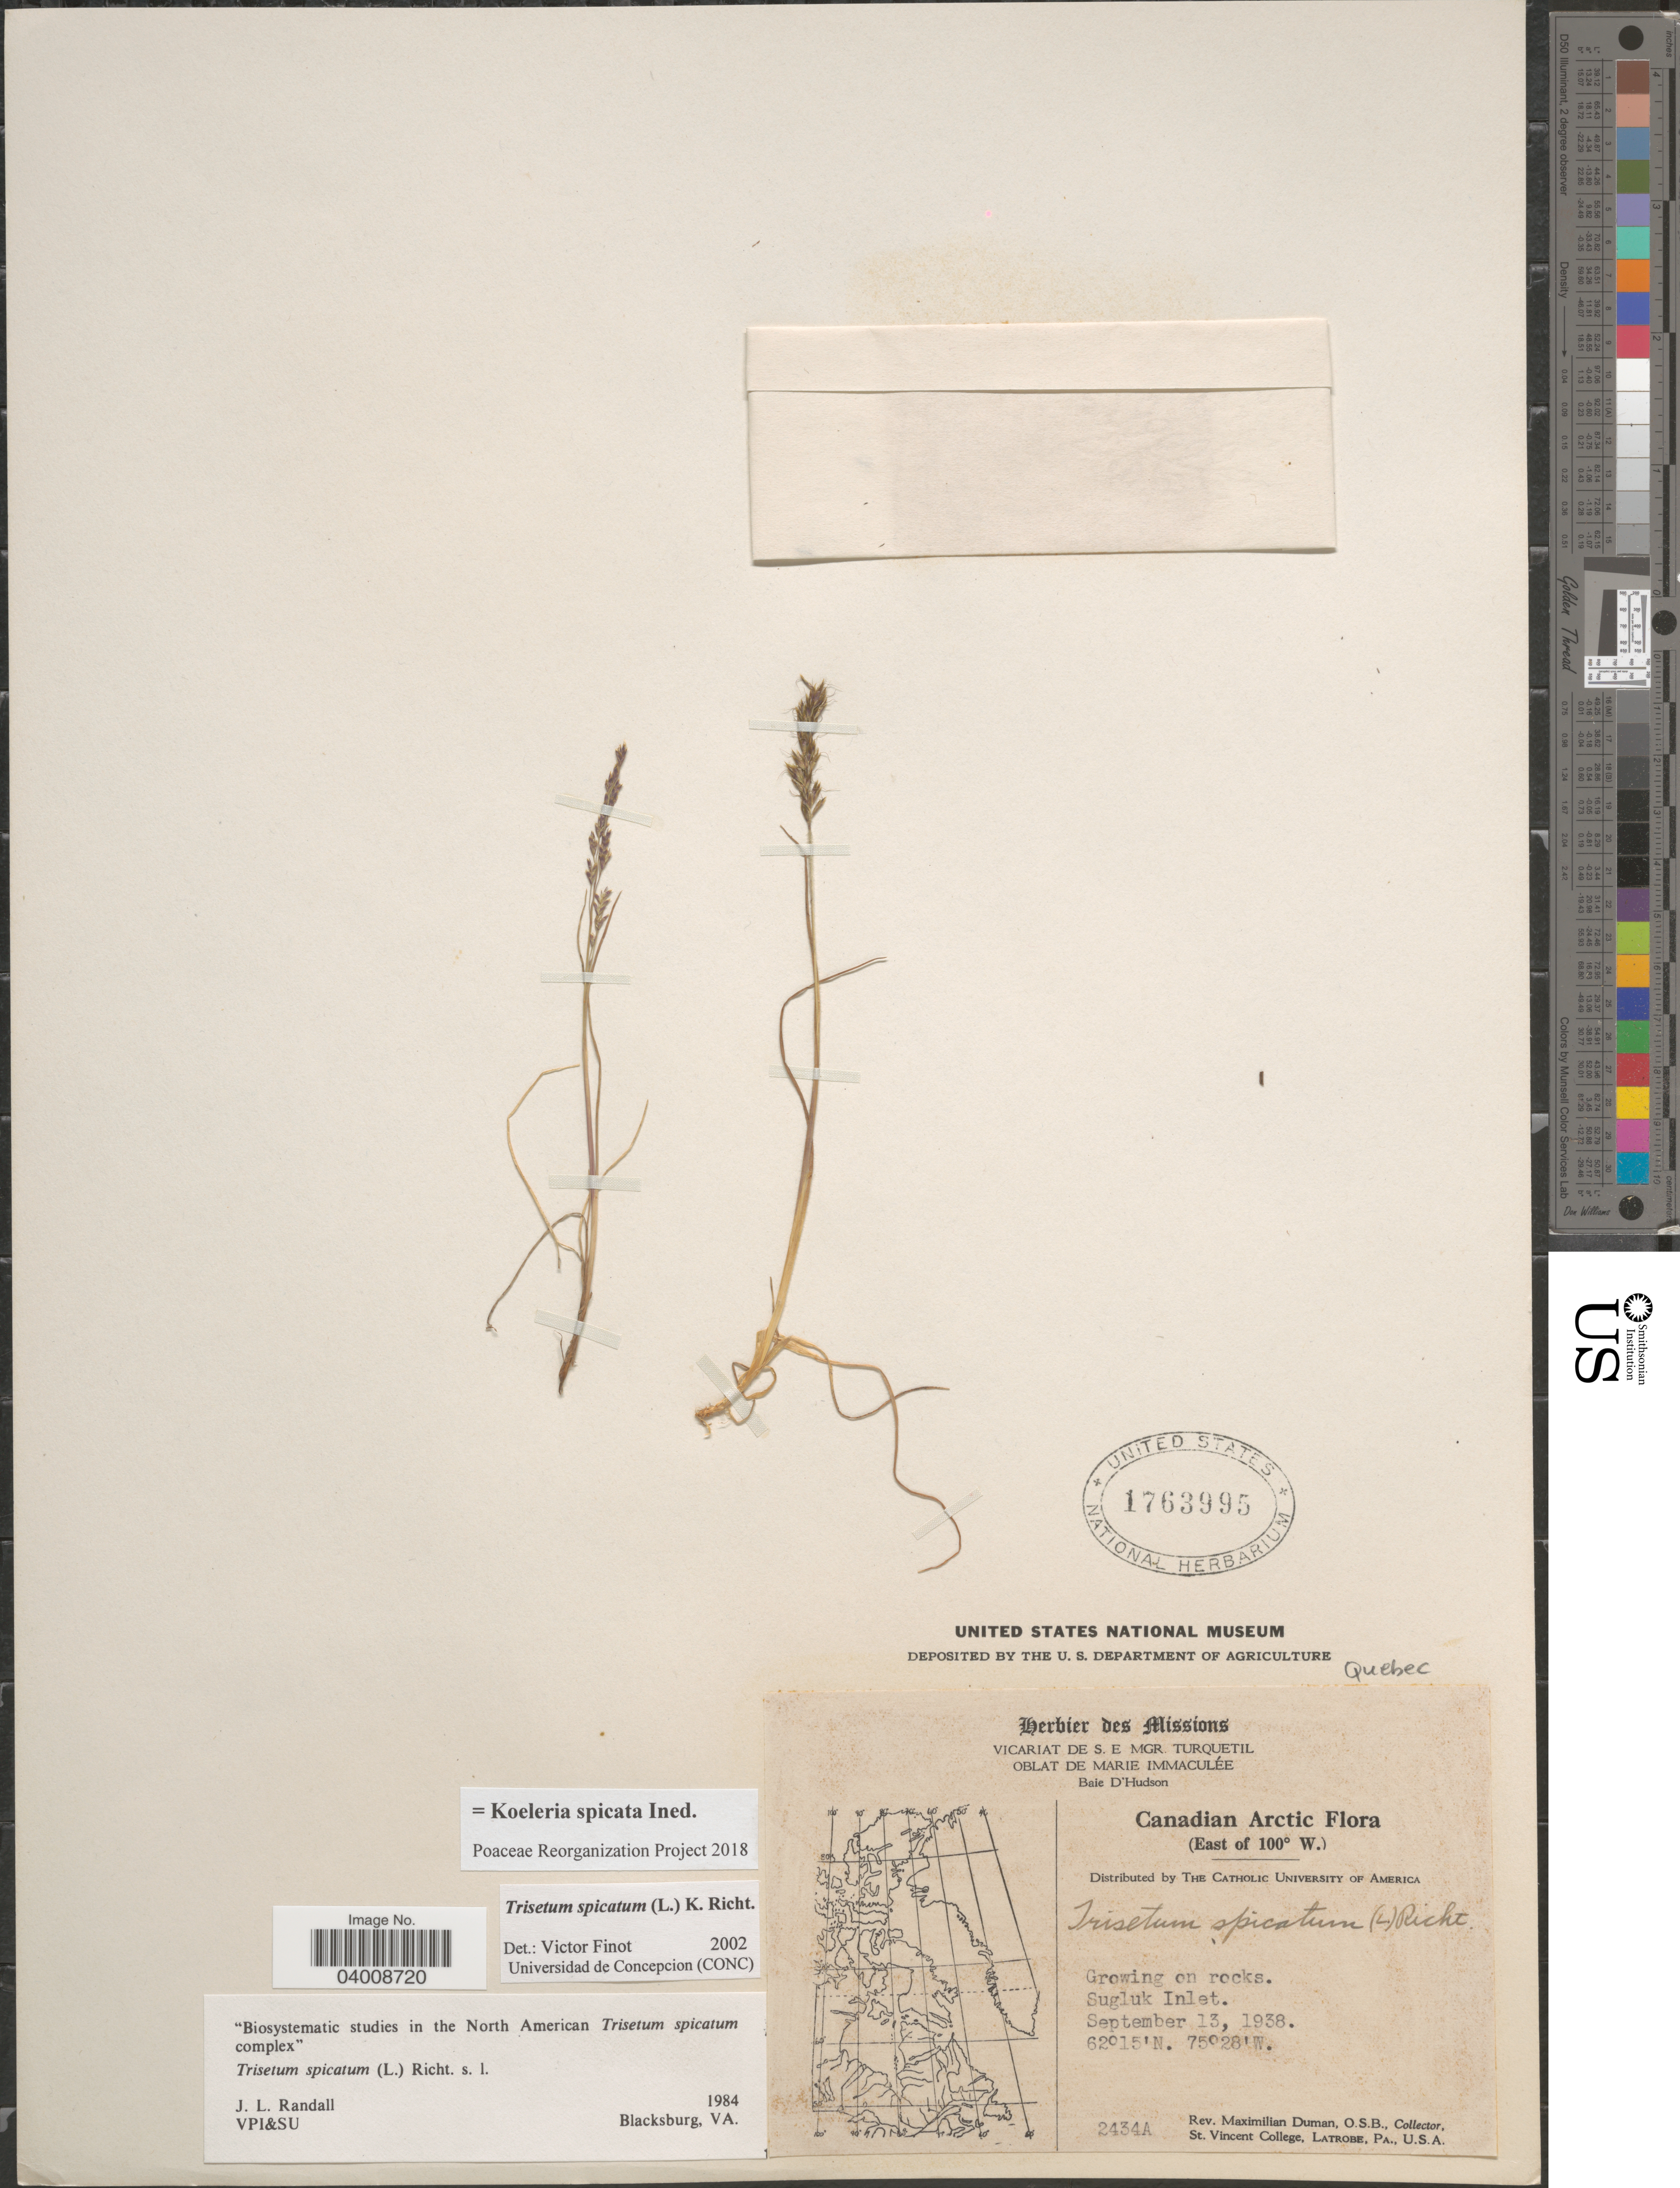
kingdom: Plantae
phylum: Tracheophyta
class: Liliopsida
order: Poales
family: Poaceae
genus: Koeleria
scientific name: Koeleria spicata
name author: (L.) Barberá et al.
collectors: M. Duman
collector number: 2434A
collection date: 1938-09-13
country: Canada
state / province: Quebec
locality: Canadian Arctic. (East of 100° W.) Sugluk Inlet.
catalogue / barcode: US 1763995